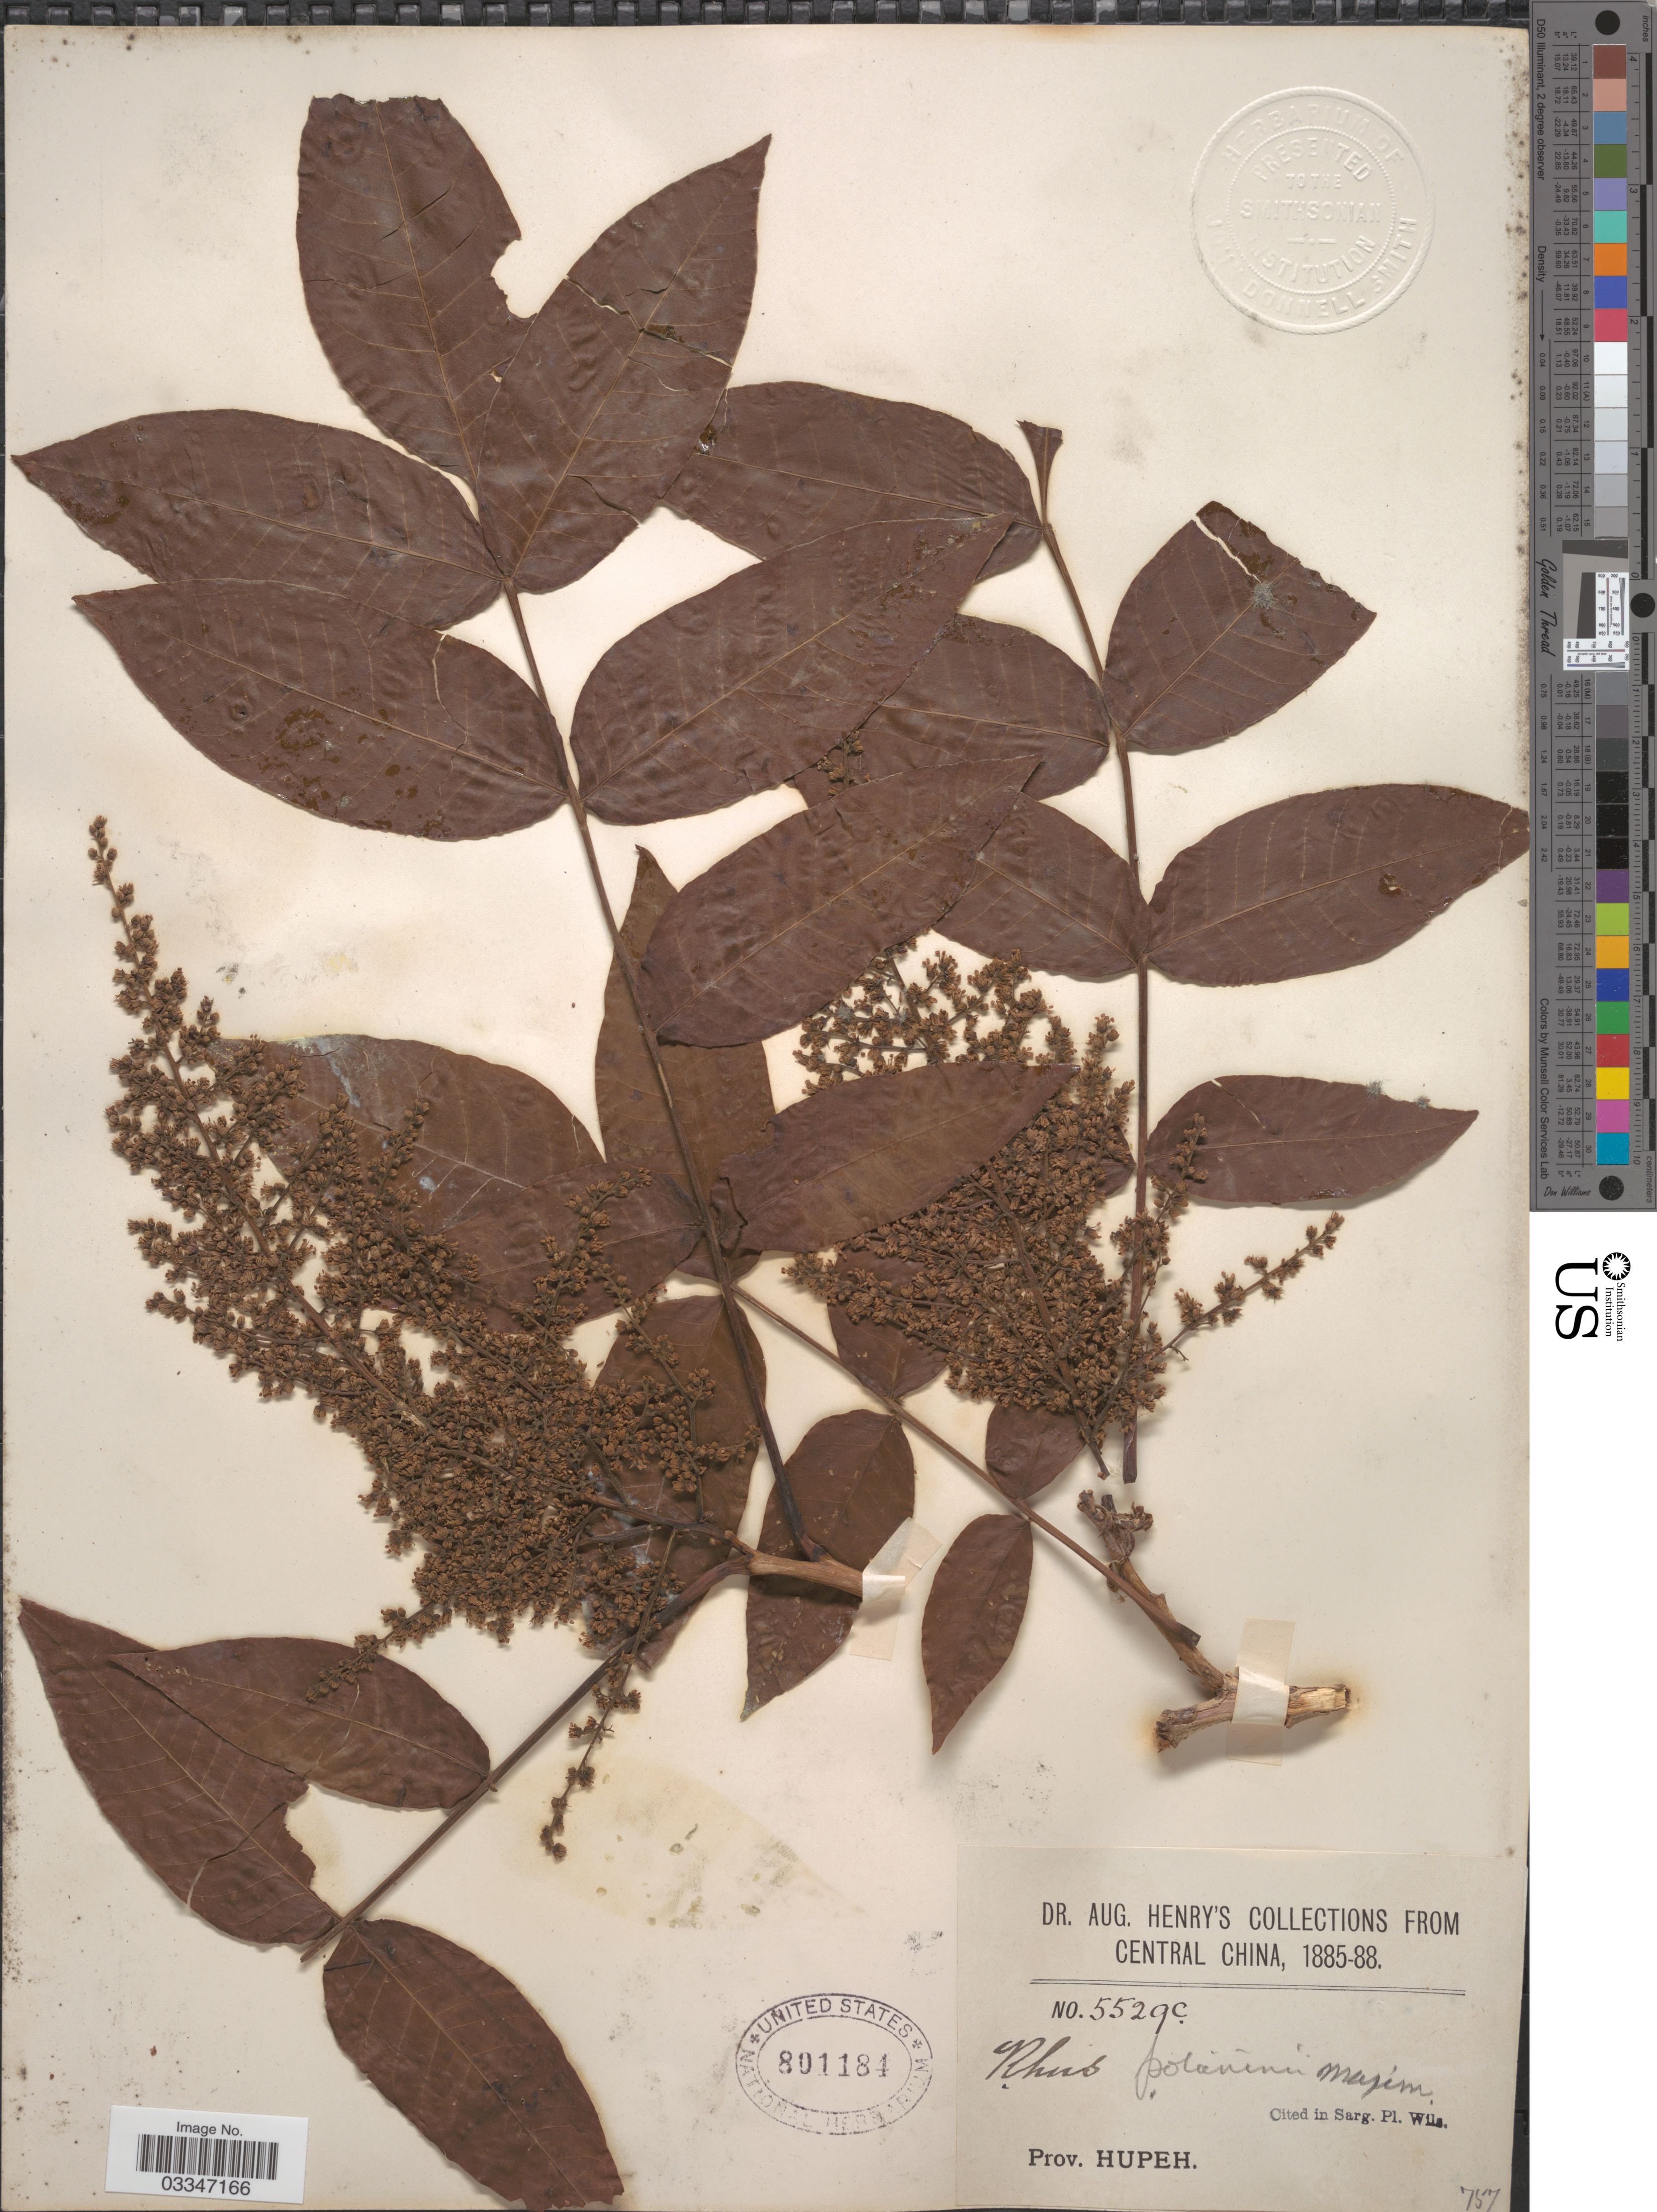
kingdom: Plantae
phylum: Tracheophyta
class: Magnoliopsida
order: Sapindales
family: Anacardiaceae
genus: Rhus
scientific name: Rhus potaninii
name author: Maxim.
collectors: A. Henry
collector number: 5529 C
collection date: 1885/1888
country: China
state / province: Hubei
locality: Central China. Prov. Hupeh.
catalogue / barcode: US 801184